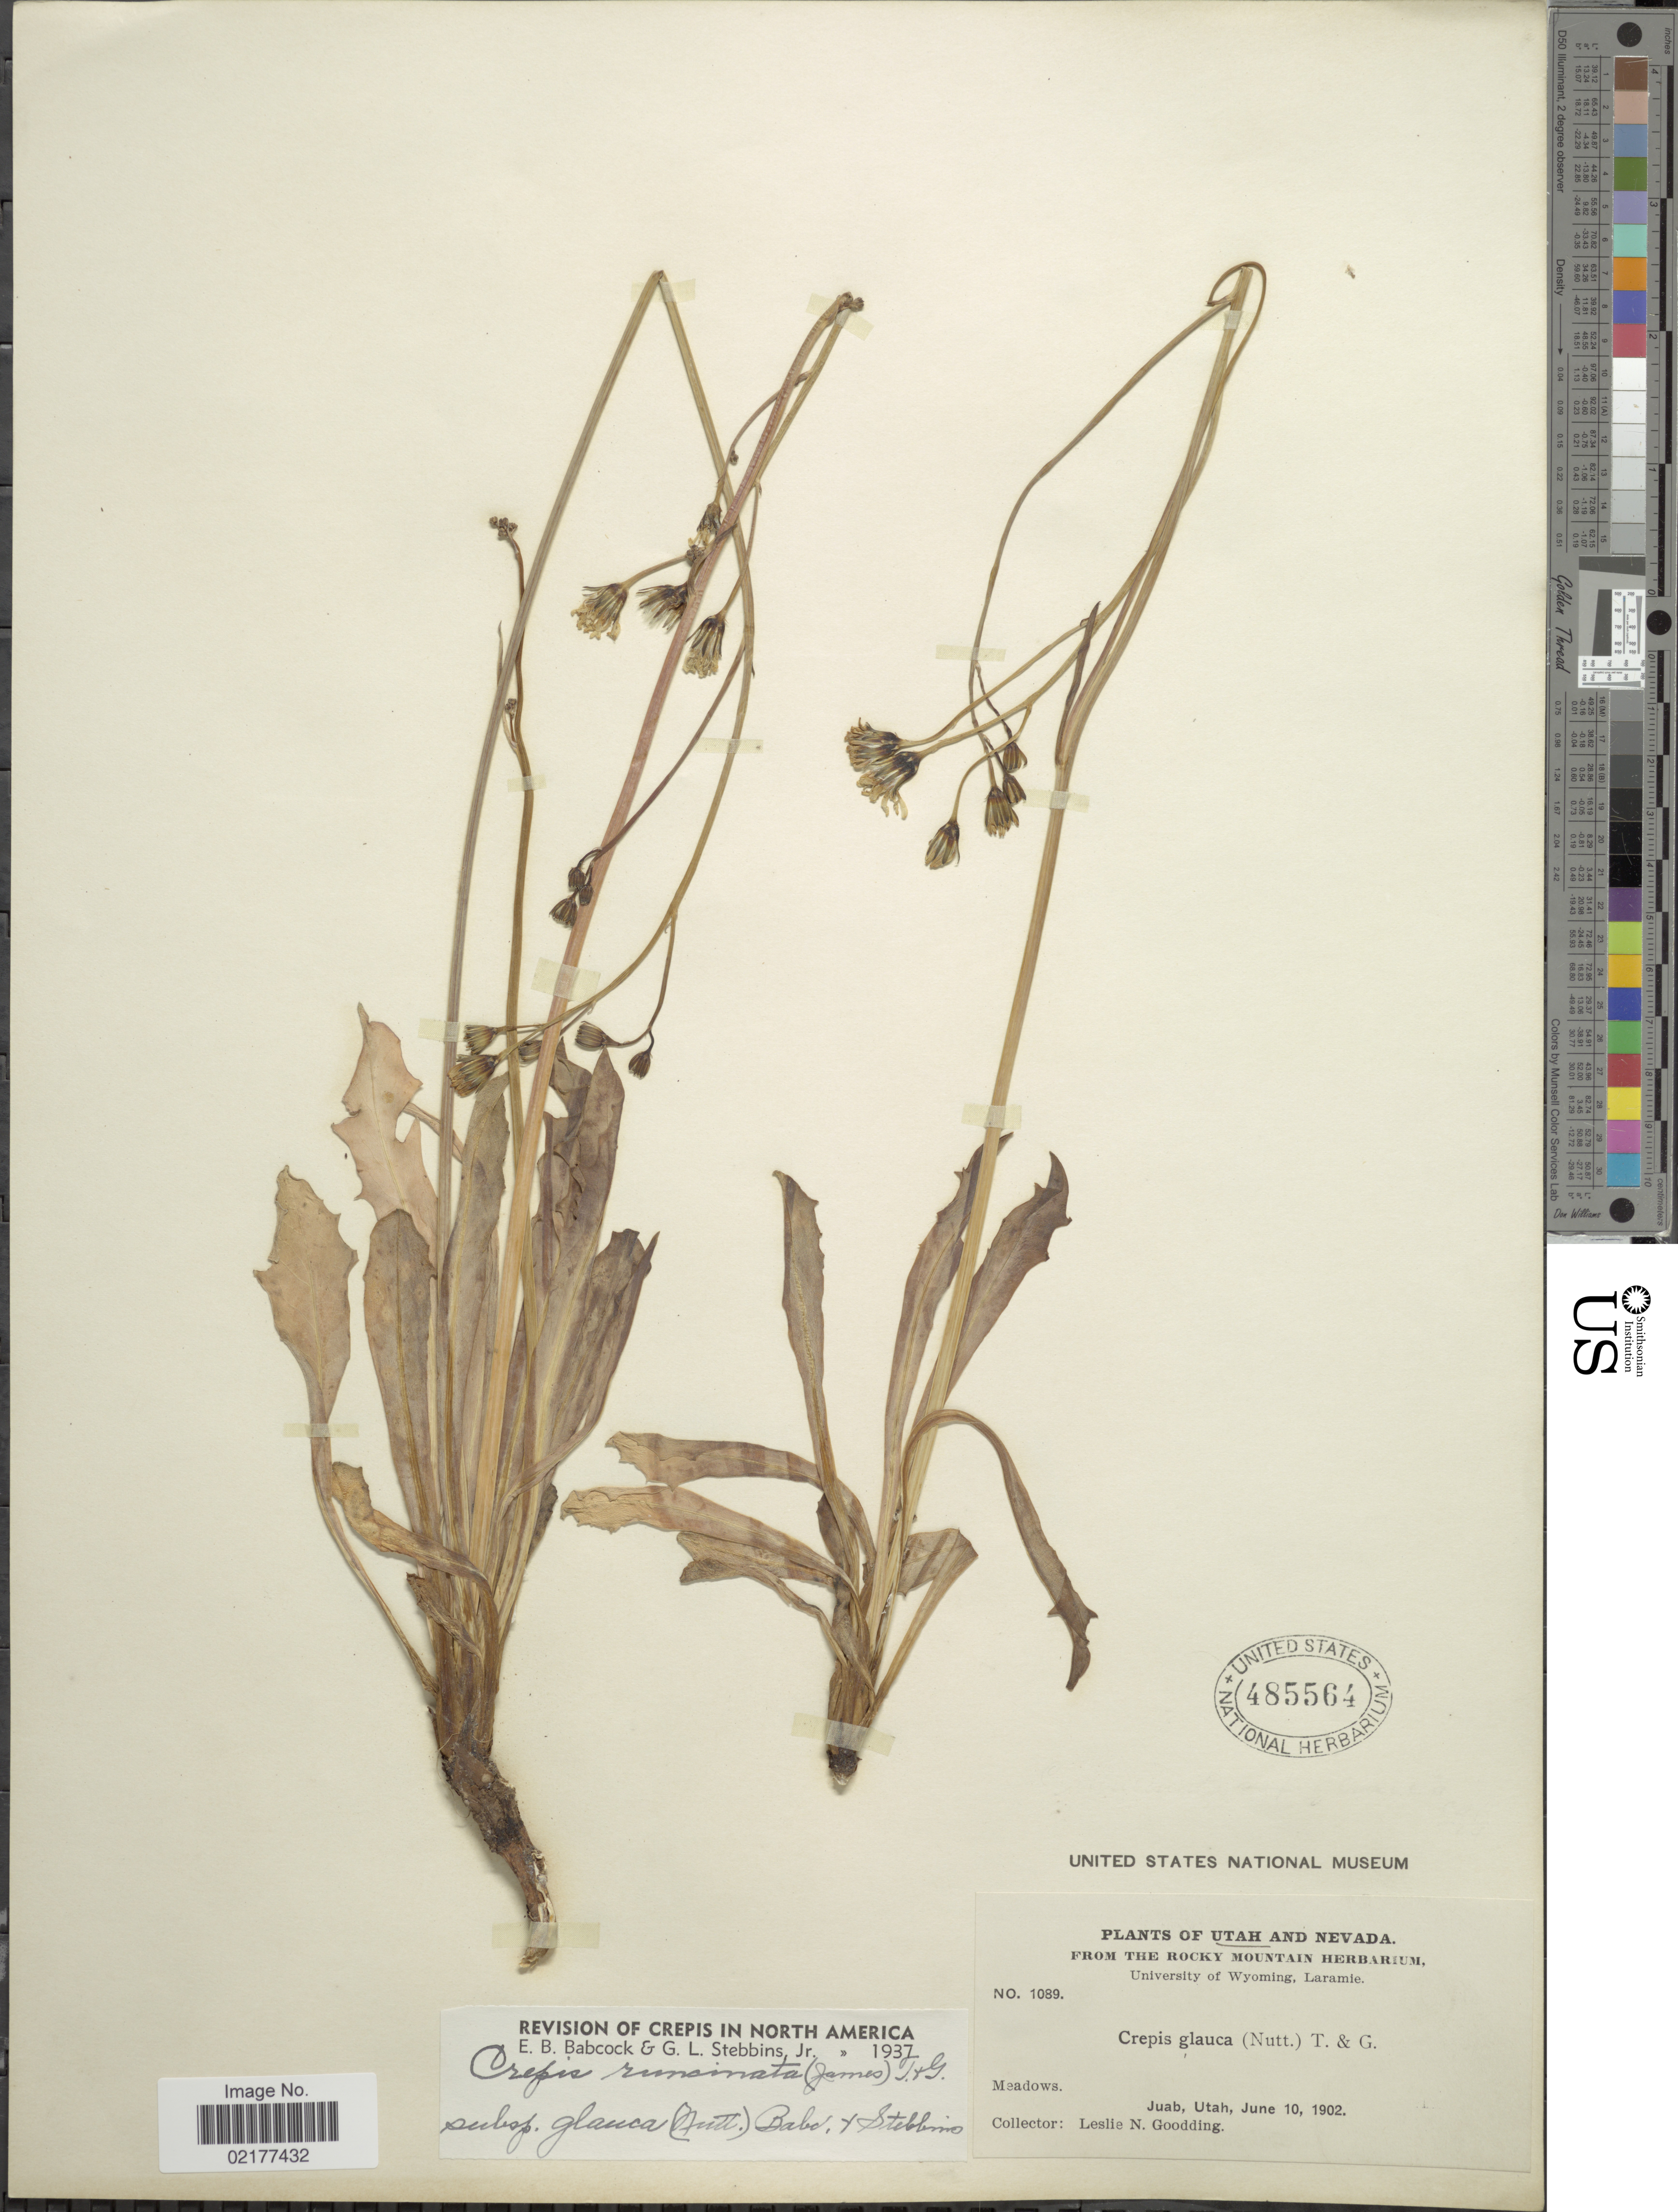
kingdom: Plantae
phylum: Tracheophyta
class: Magnoliopsida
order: Asterales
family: Asteraceae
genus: Crepis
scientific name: Crepis runcinata subsp. glauca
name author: (Nutt.) Babc. & Stebbins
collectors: L. N. Goodding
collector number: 1089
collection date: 1902-06-10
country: United States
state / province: Utah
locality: Juab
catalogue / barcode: US 485564